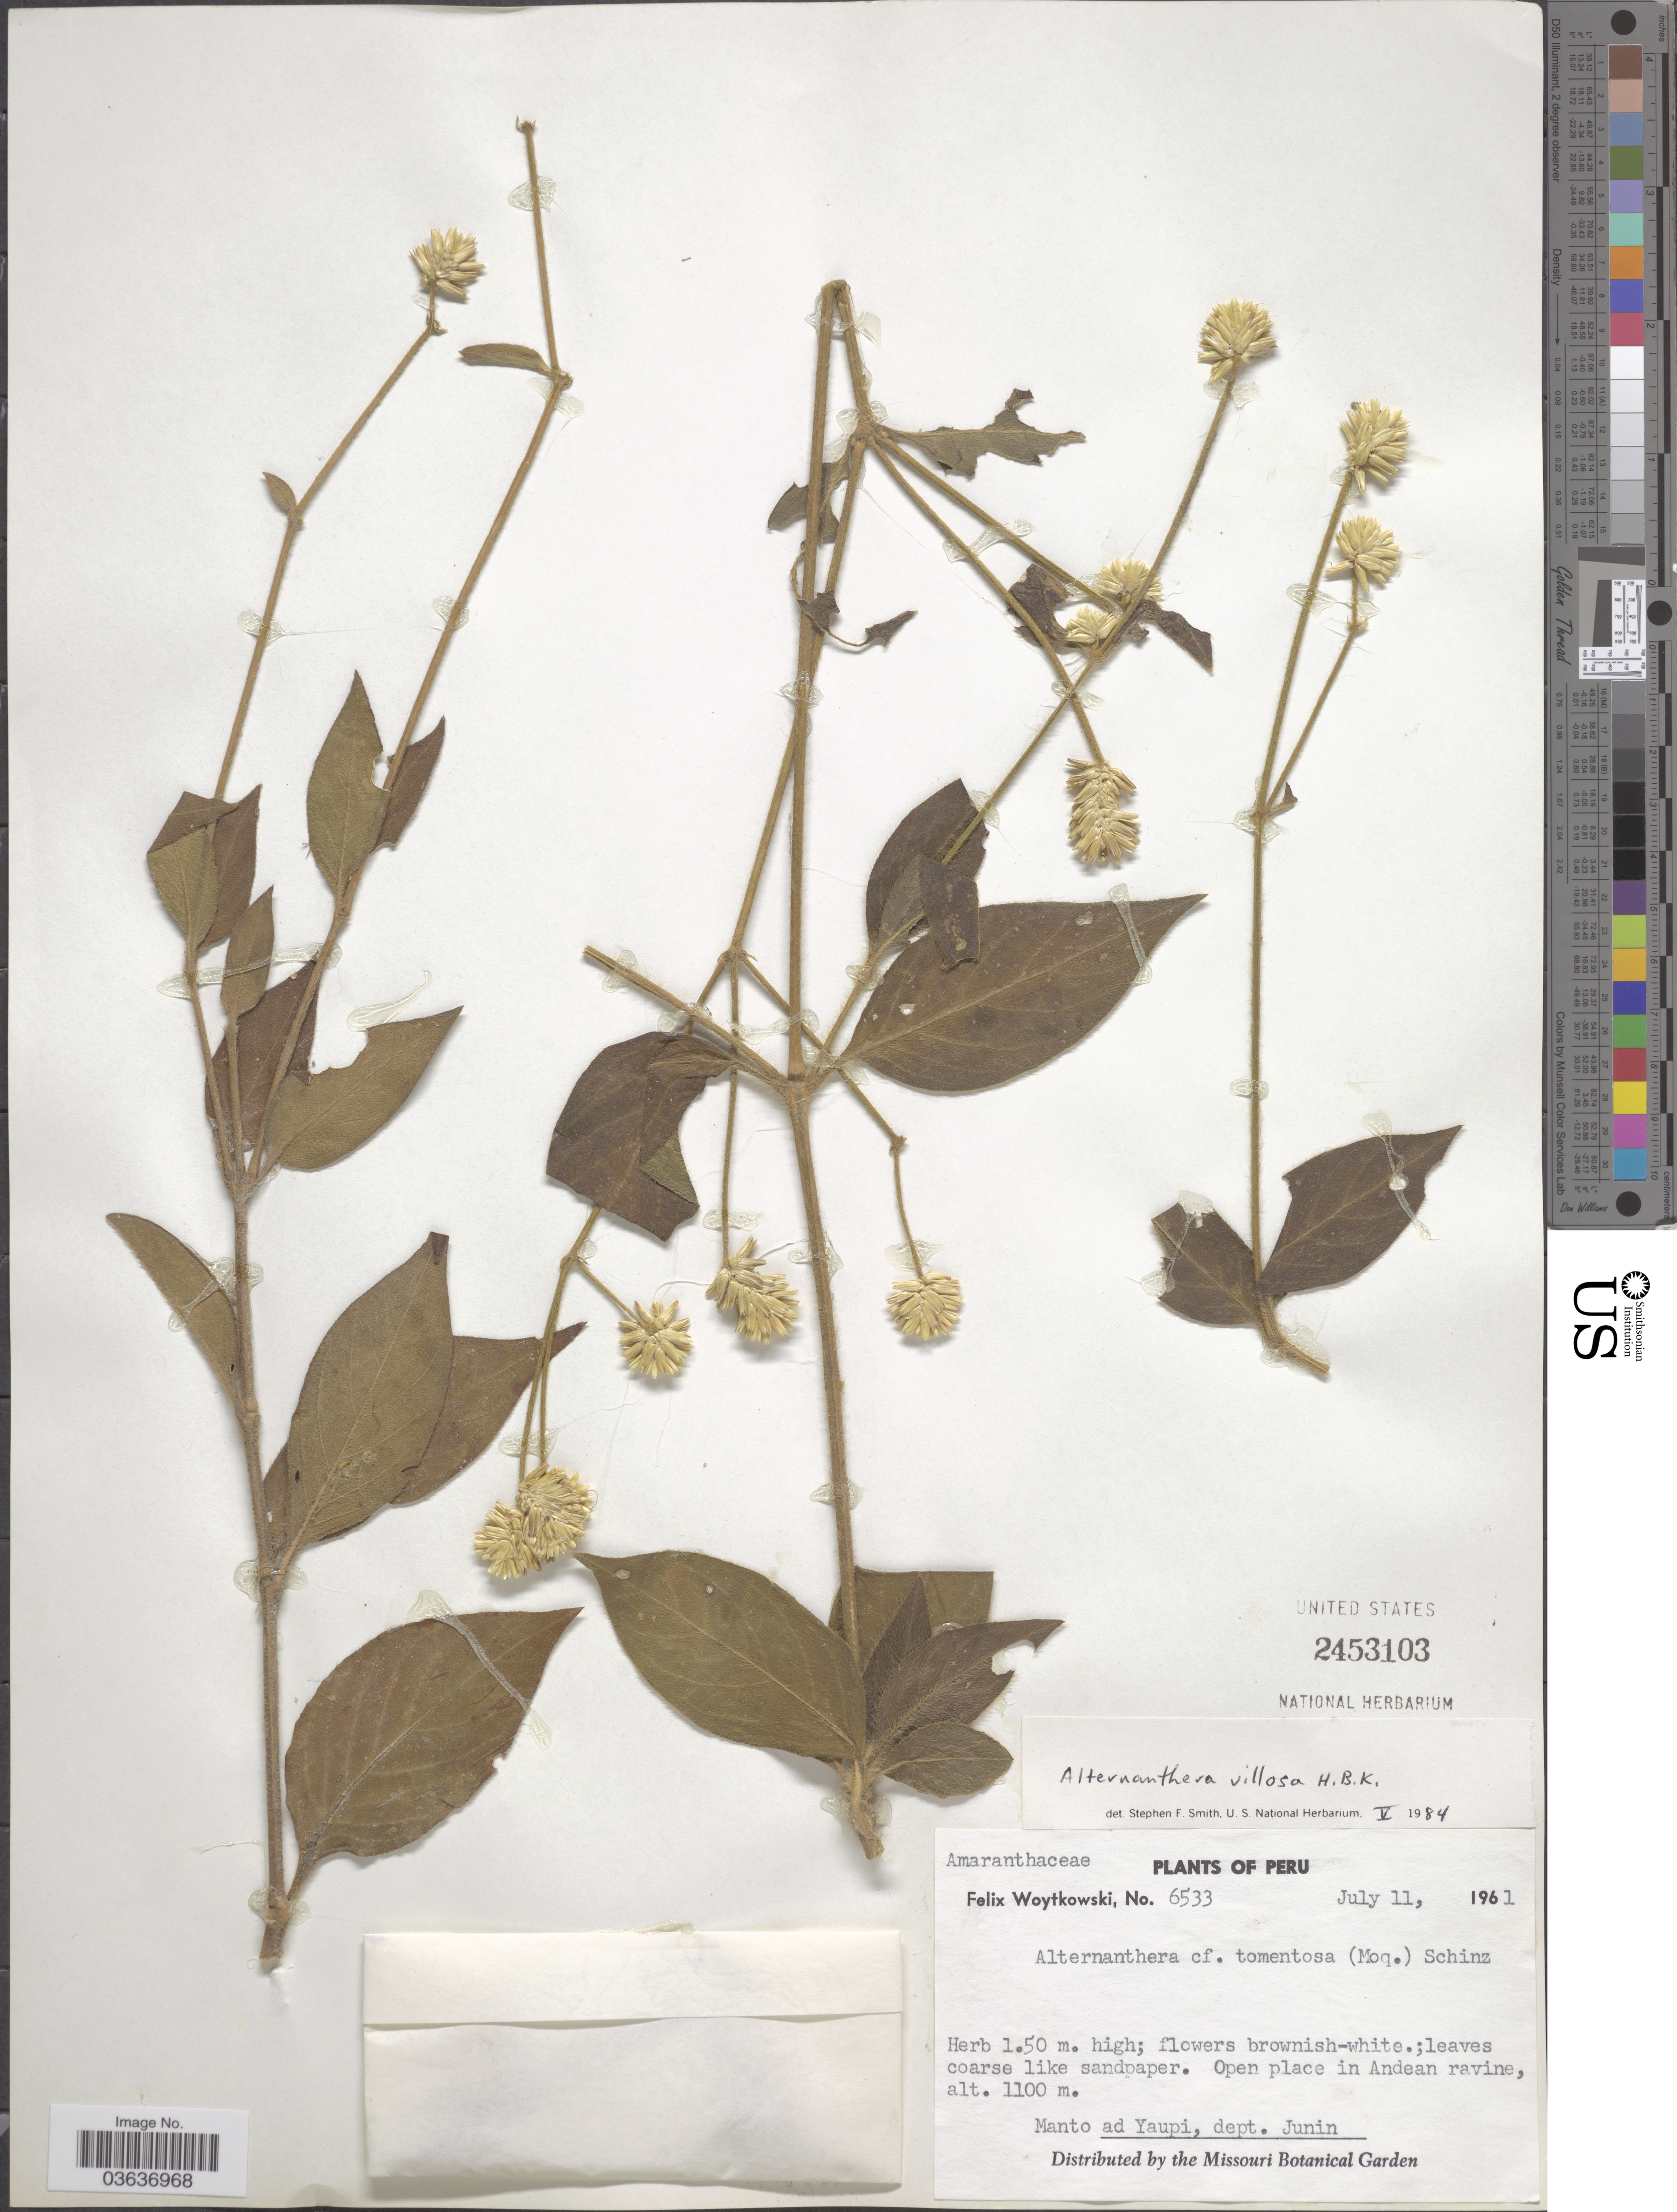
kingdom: Plantae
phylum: Tracheophyta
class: Magnoliopsida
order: Caryophyllales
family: Amaranthaceae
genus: Alternanthera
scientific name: Alternanthera villosa var. villosa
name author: Kunth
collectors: F. Woytkowski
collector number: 6533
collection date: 1961-07-11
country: Peru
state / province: Junín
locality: Open place in Andean ravine. Manto ad Yaupi, dept. Junin.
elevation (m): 1100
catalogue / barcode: US 2453103